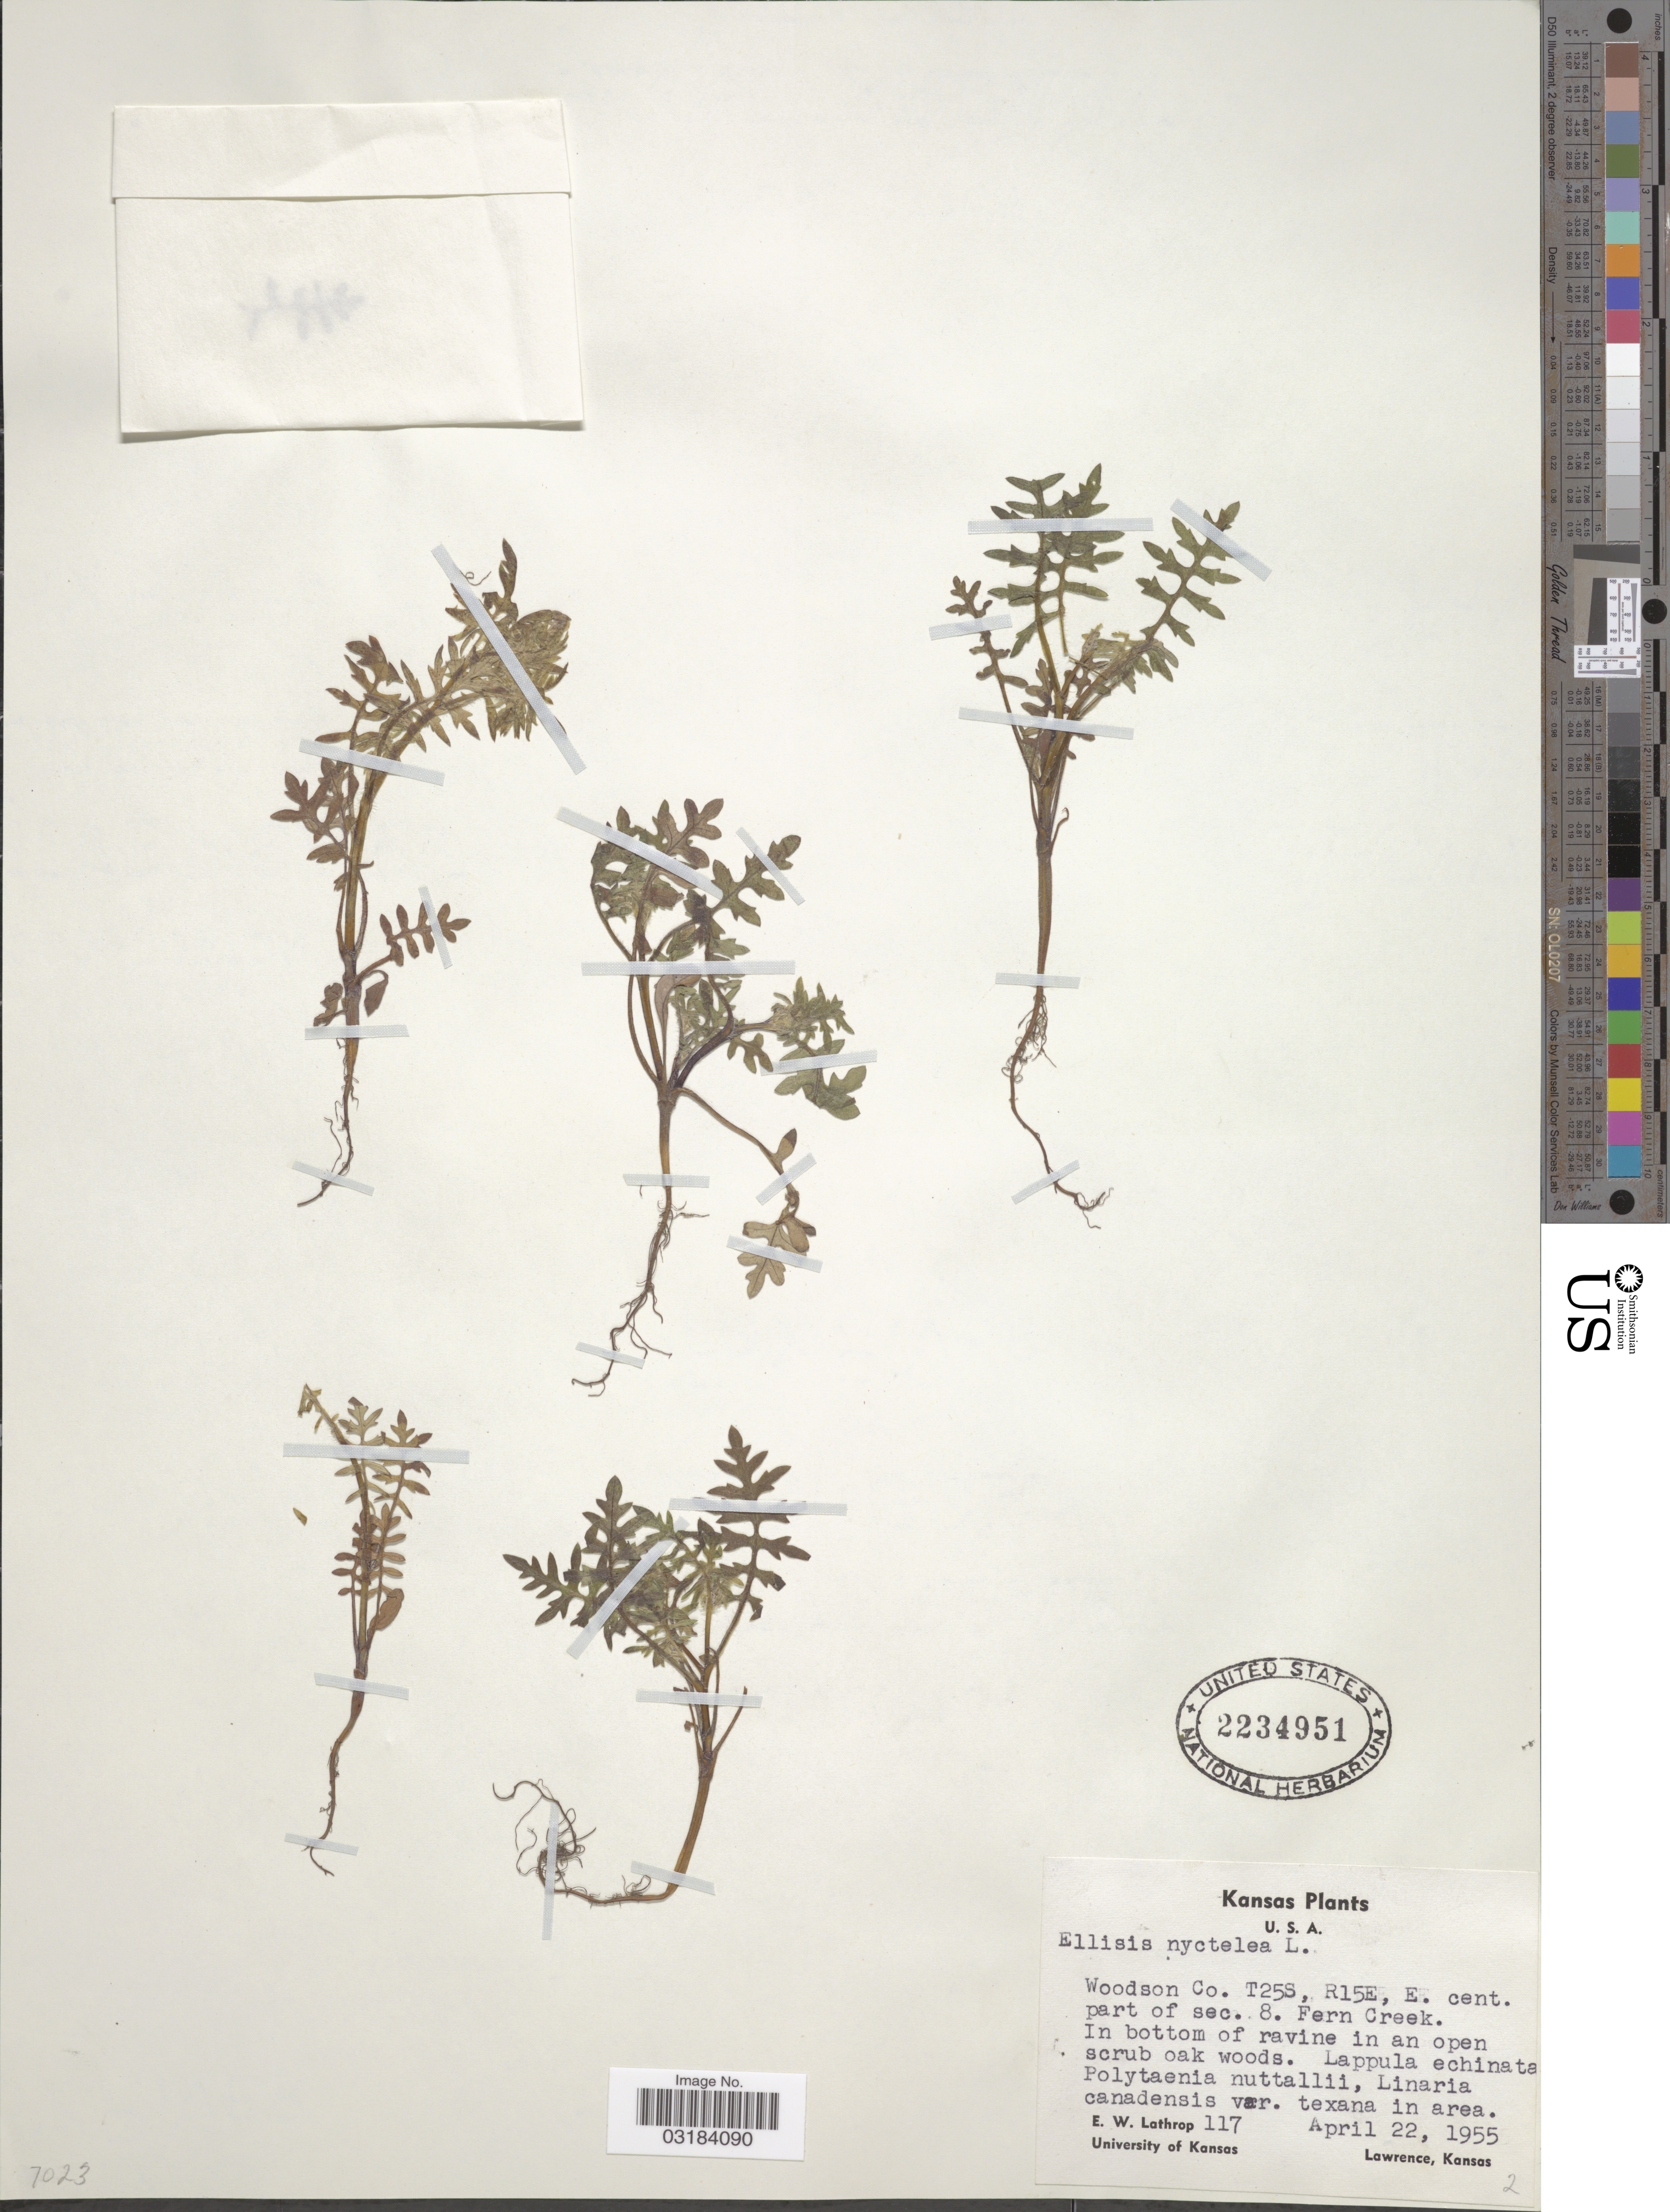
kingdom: Plantae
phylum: Tracheophyta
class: Magnoliopsida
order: Boraginales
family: Hydrophyllaceae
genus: Ellisia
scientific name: Ellisia nyctelea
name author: L.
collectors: E. W. Lathrop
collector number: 117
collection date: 1955-04-22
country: United States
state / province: Kansas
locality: Woodson Co. T25S, R15E, E. cent. part of sec. 8. Fern Creek.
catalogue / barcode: US 2234951